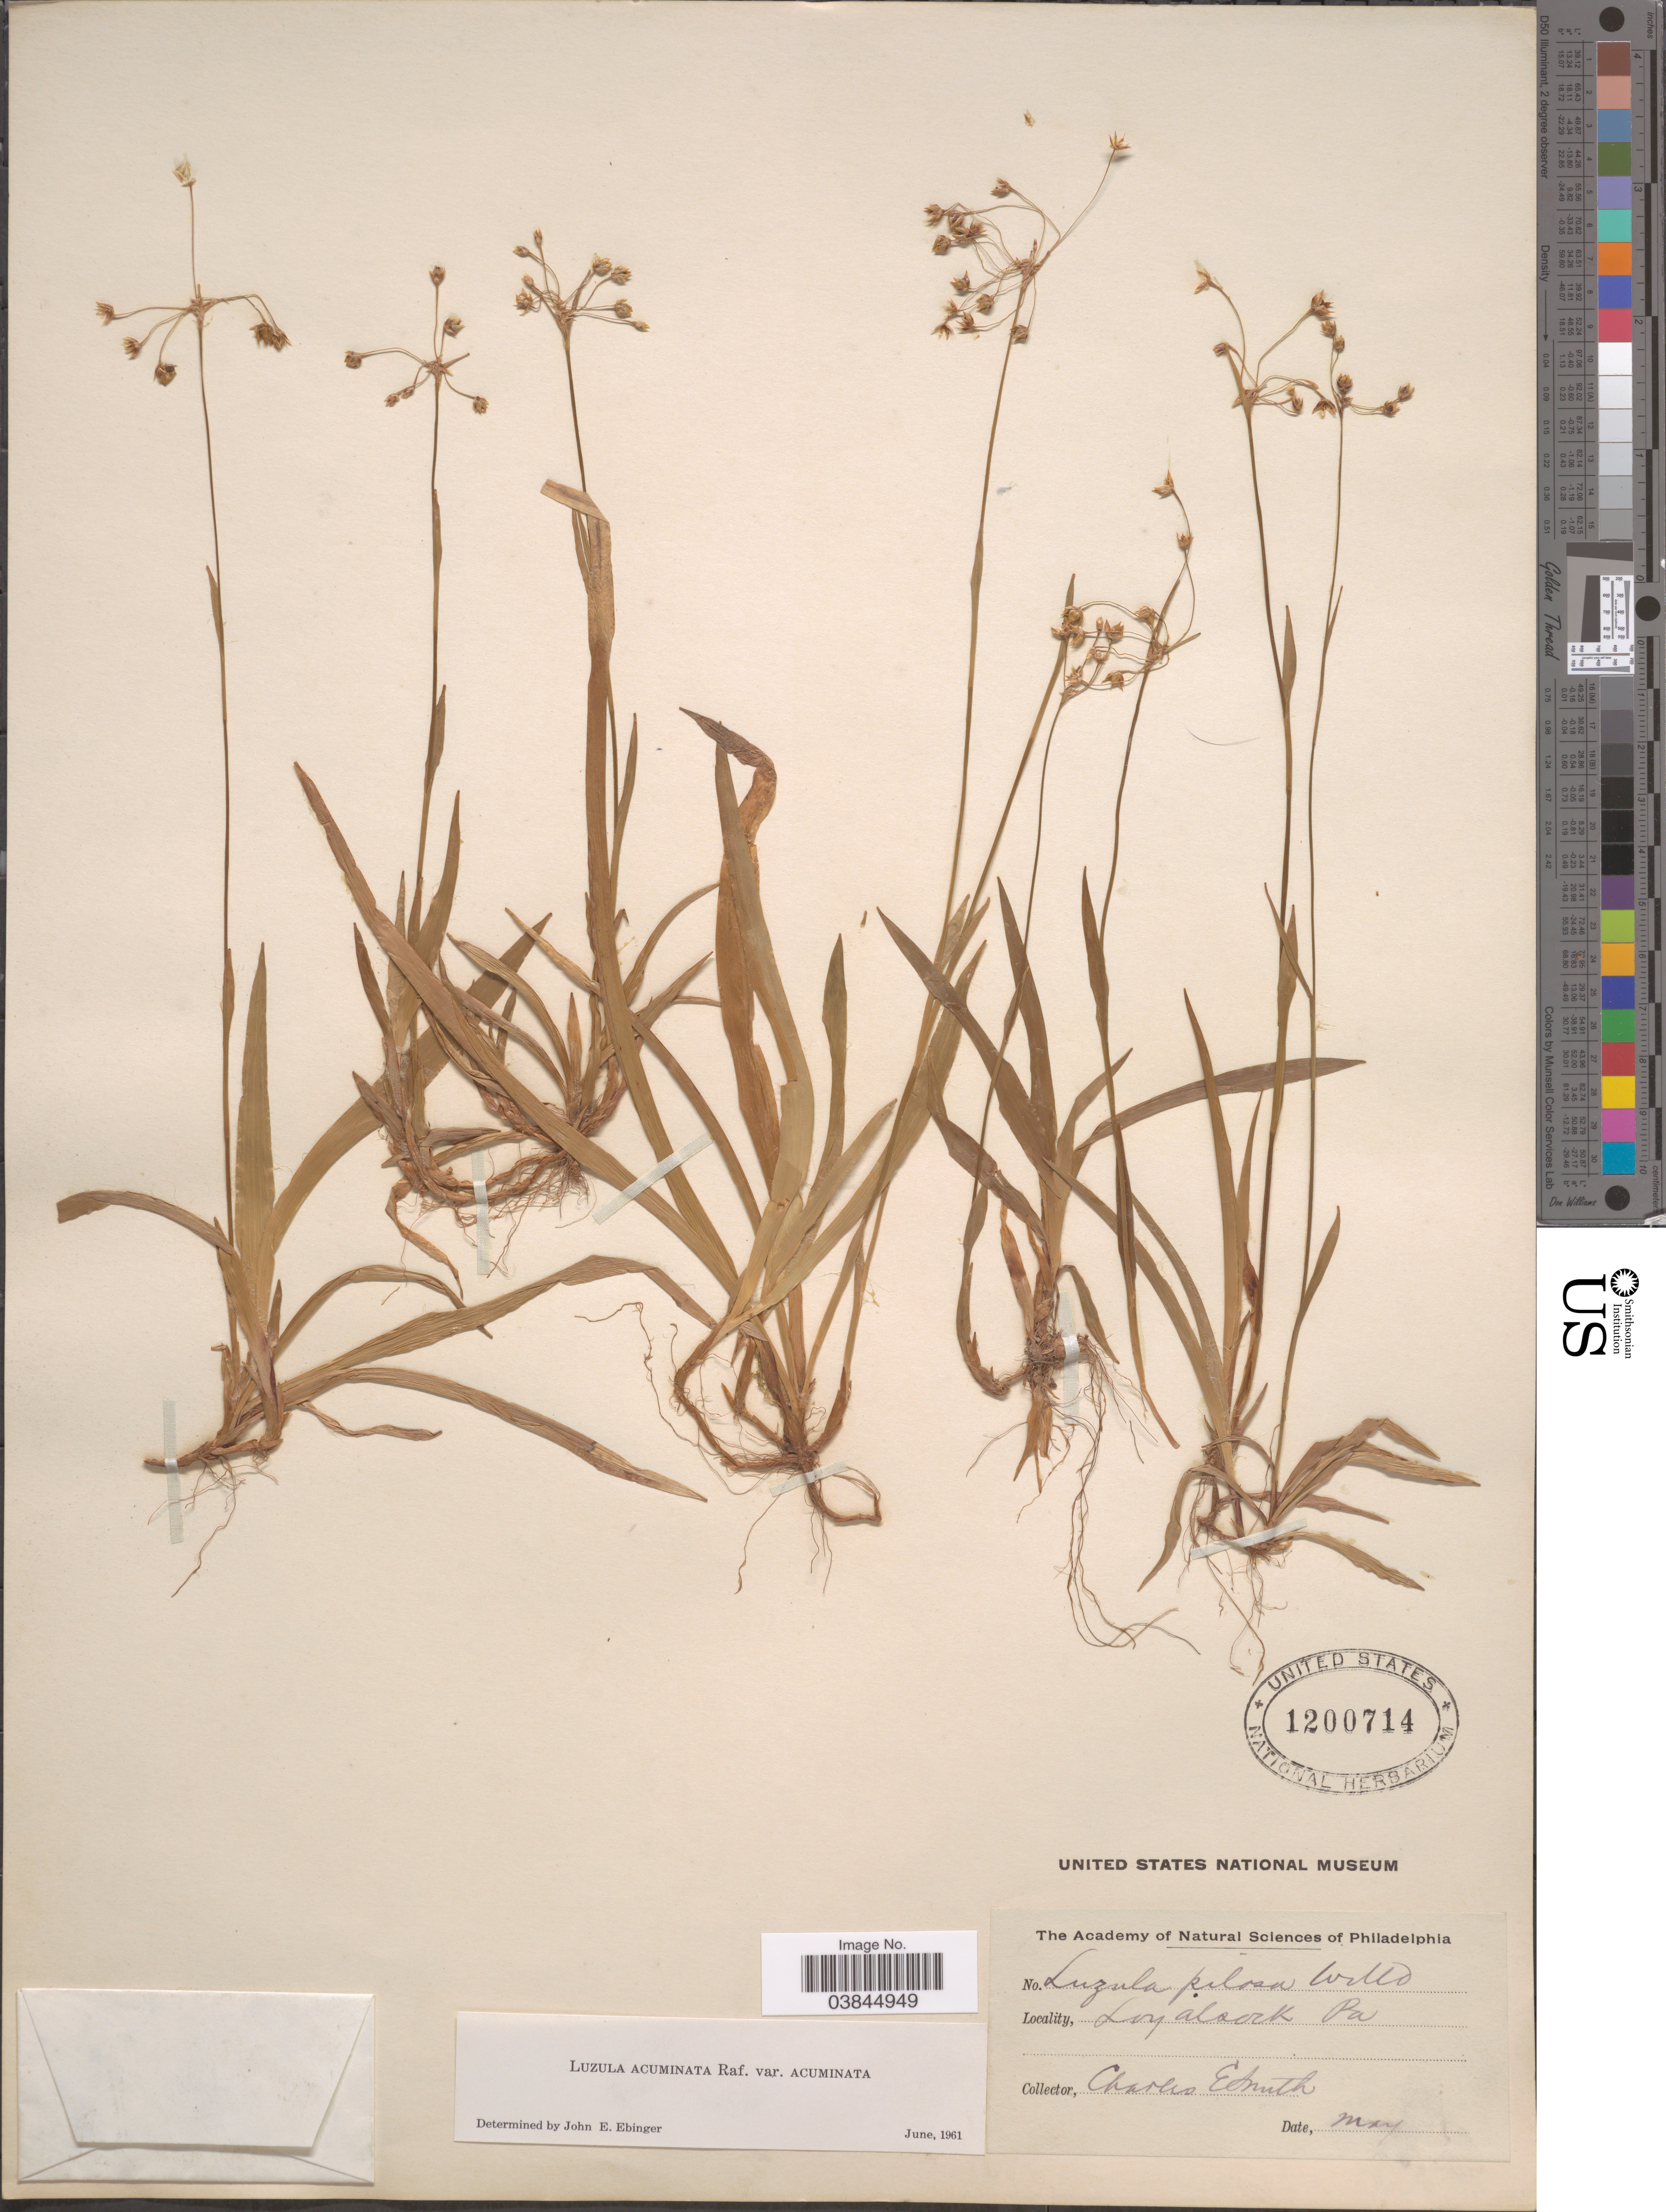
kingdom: Plantae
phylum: Tracheophyta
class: Liliopsida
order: Poales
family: Juncaceae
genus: Luzula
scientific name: Luzula acuminata var. acuminata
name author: Raf.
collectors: C. E. Smith Jr.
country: United States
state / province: Pennsylvania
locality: Loyalsock.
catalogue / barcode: US 1200714